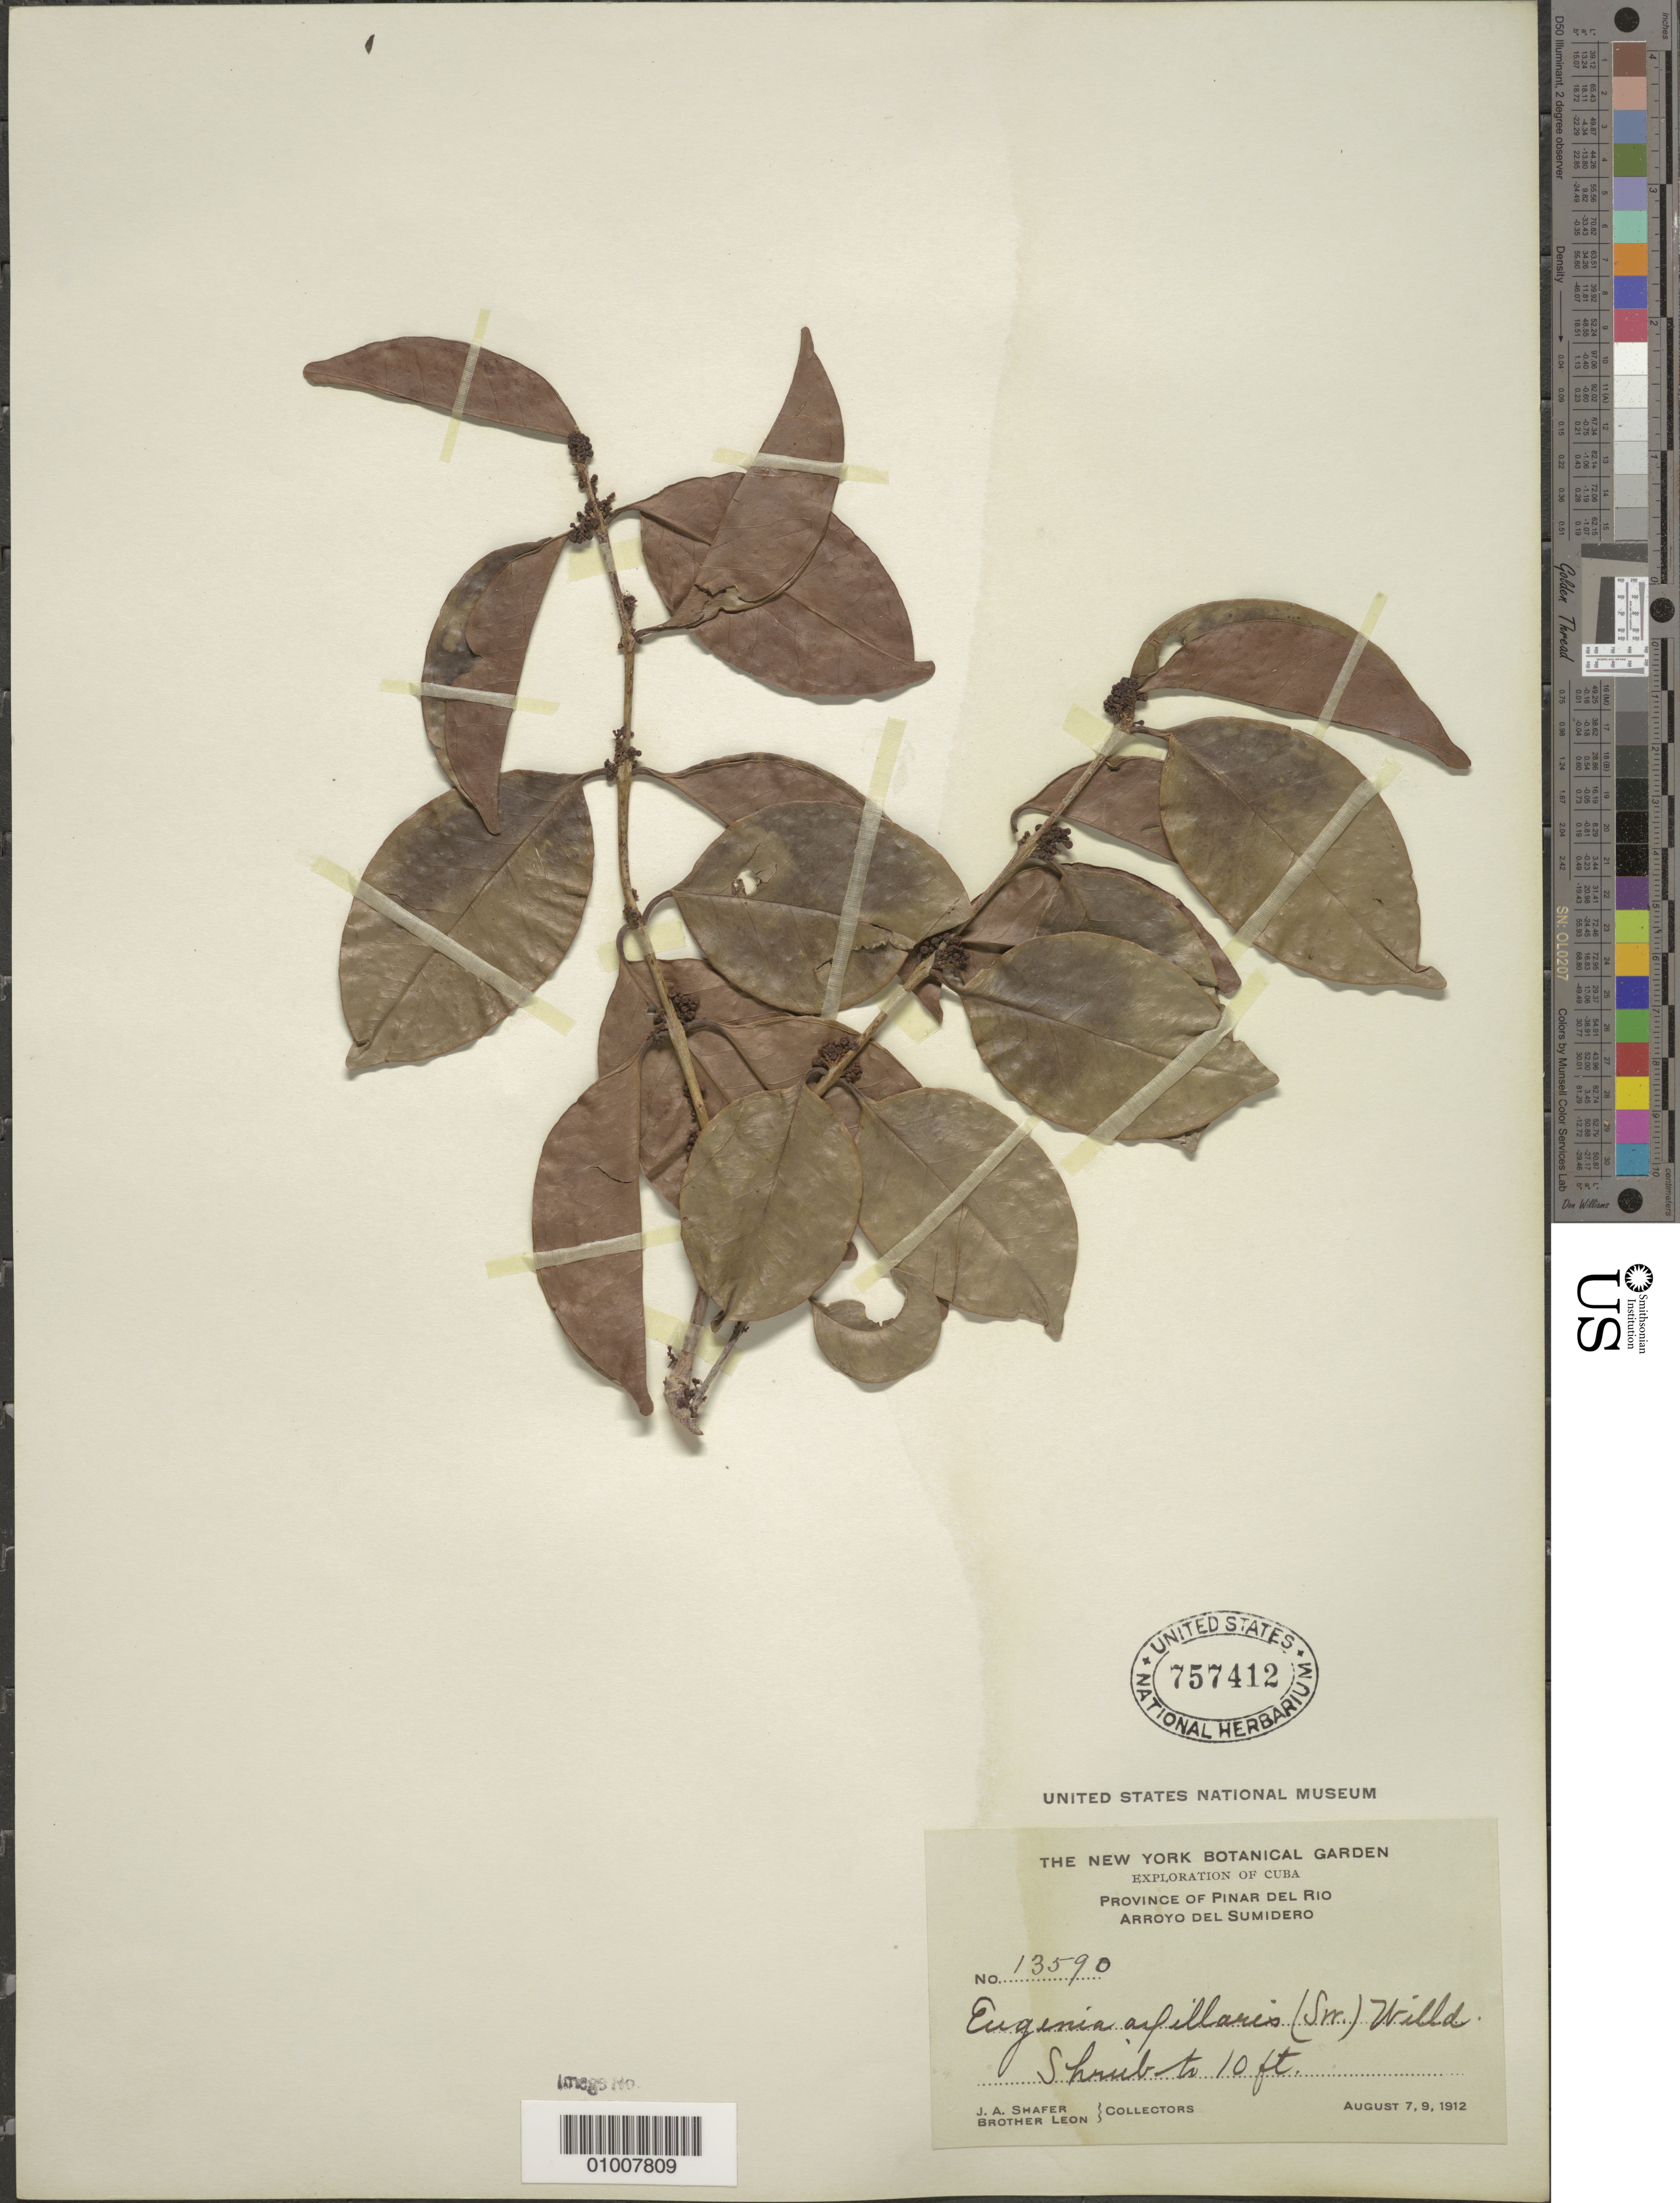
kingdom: Plantae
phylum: Tracheophyta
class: Magnoliopsida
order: Myrtales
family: Myrtaceae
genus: Eugenia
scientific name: Eugenia axillaris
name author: (Sw.) Willd.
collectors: J. A. Shafer & Bro. León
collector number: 13590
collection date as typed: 07 Aug 1912 to 09 Aug 1912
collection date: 1912-08-07/1912-08-09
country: Cuba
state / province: Pinar del Rio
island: Cuba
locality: Arroyo del Sumidero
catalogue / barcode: US 757412